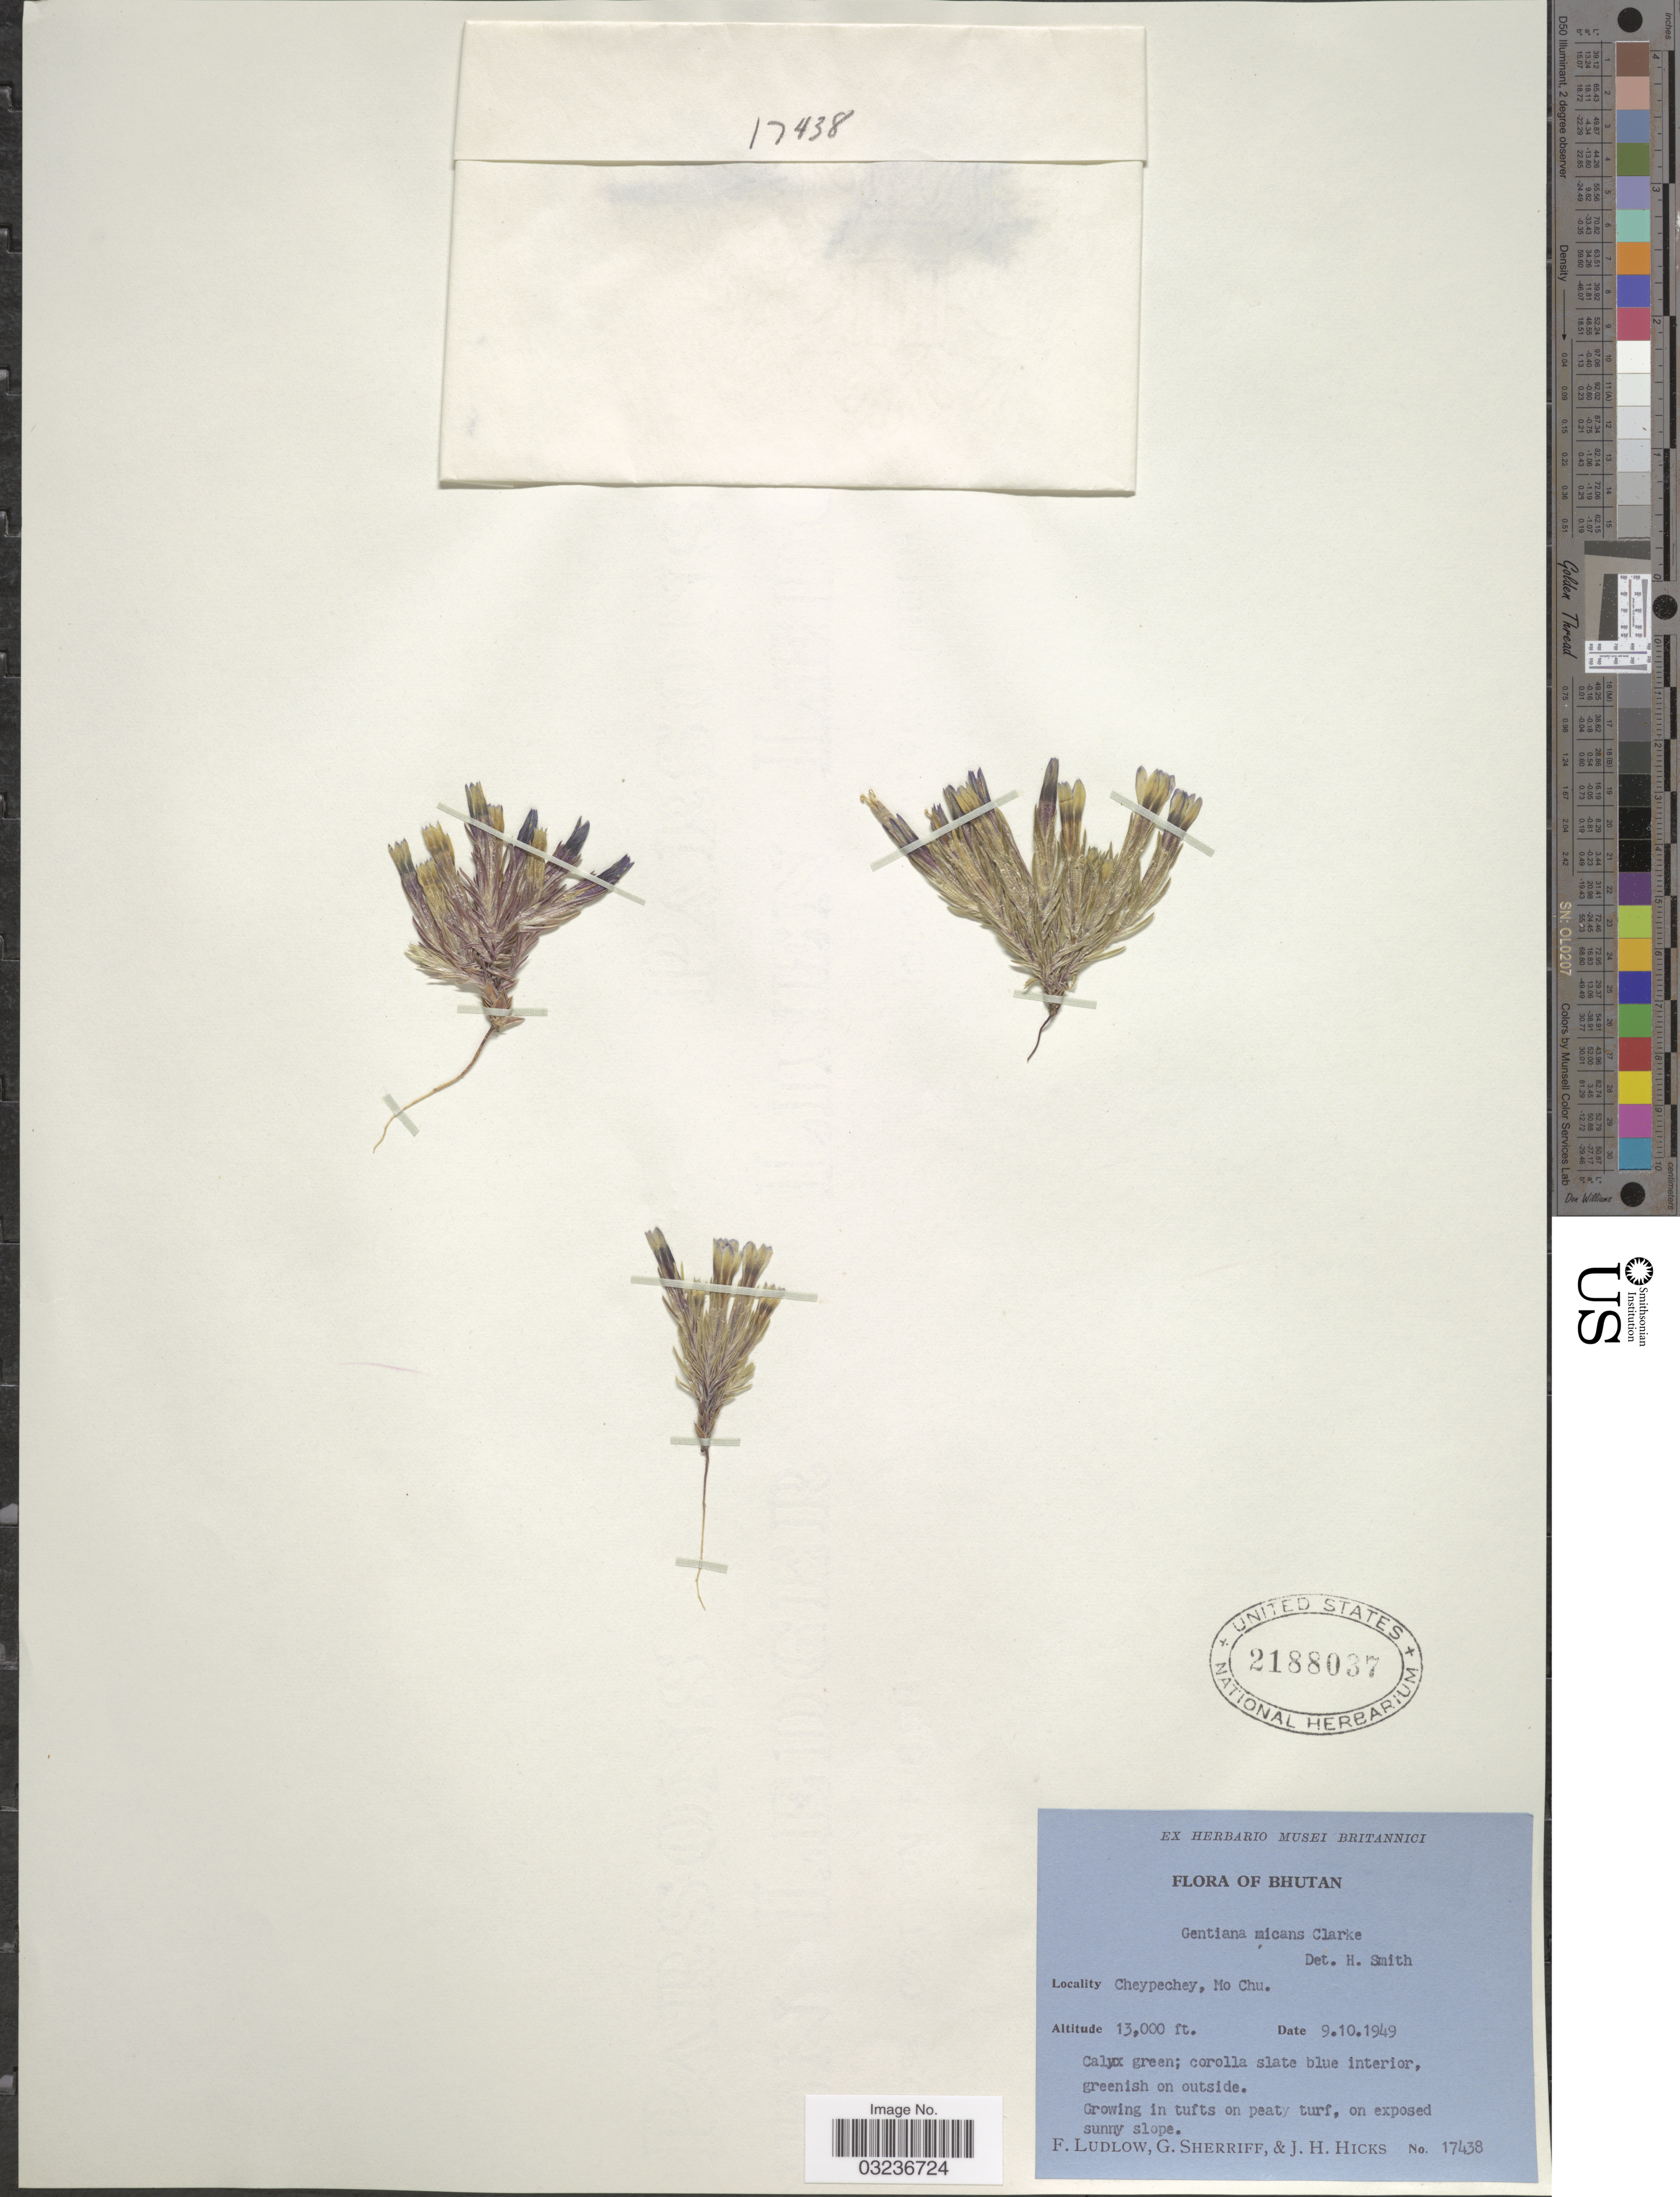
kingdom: Plantae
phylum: Tracheophyta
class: Magnoliopsida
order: Gentianales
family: Gentianaceae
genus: Gentiana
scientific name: Gentiana micans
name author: C.B. Clarke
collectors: F. Ludlow, G. Sherriff & J. H. Hicks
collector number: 17438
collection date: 1949-10-09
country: Bhutan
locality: Cheypechey, Mo Chu.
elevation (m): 3962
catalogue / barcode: US 2188037